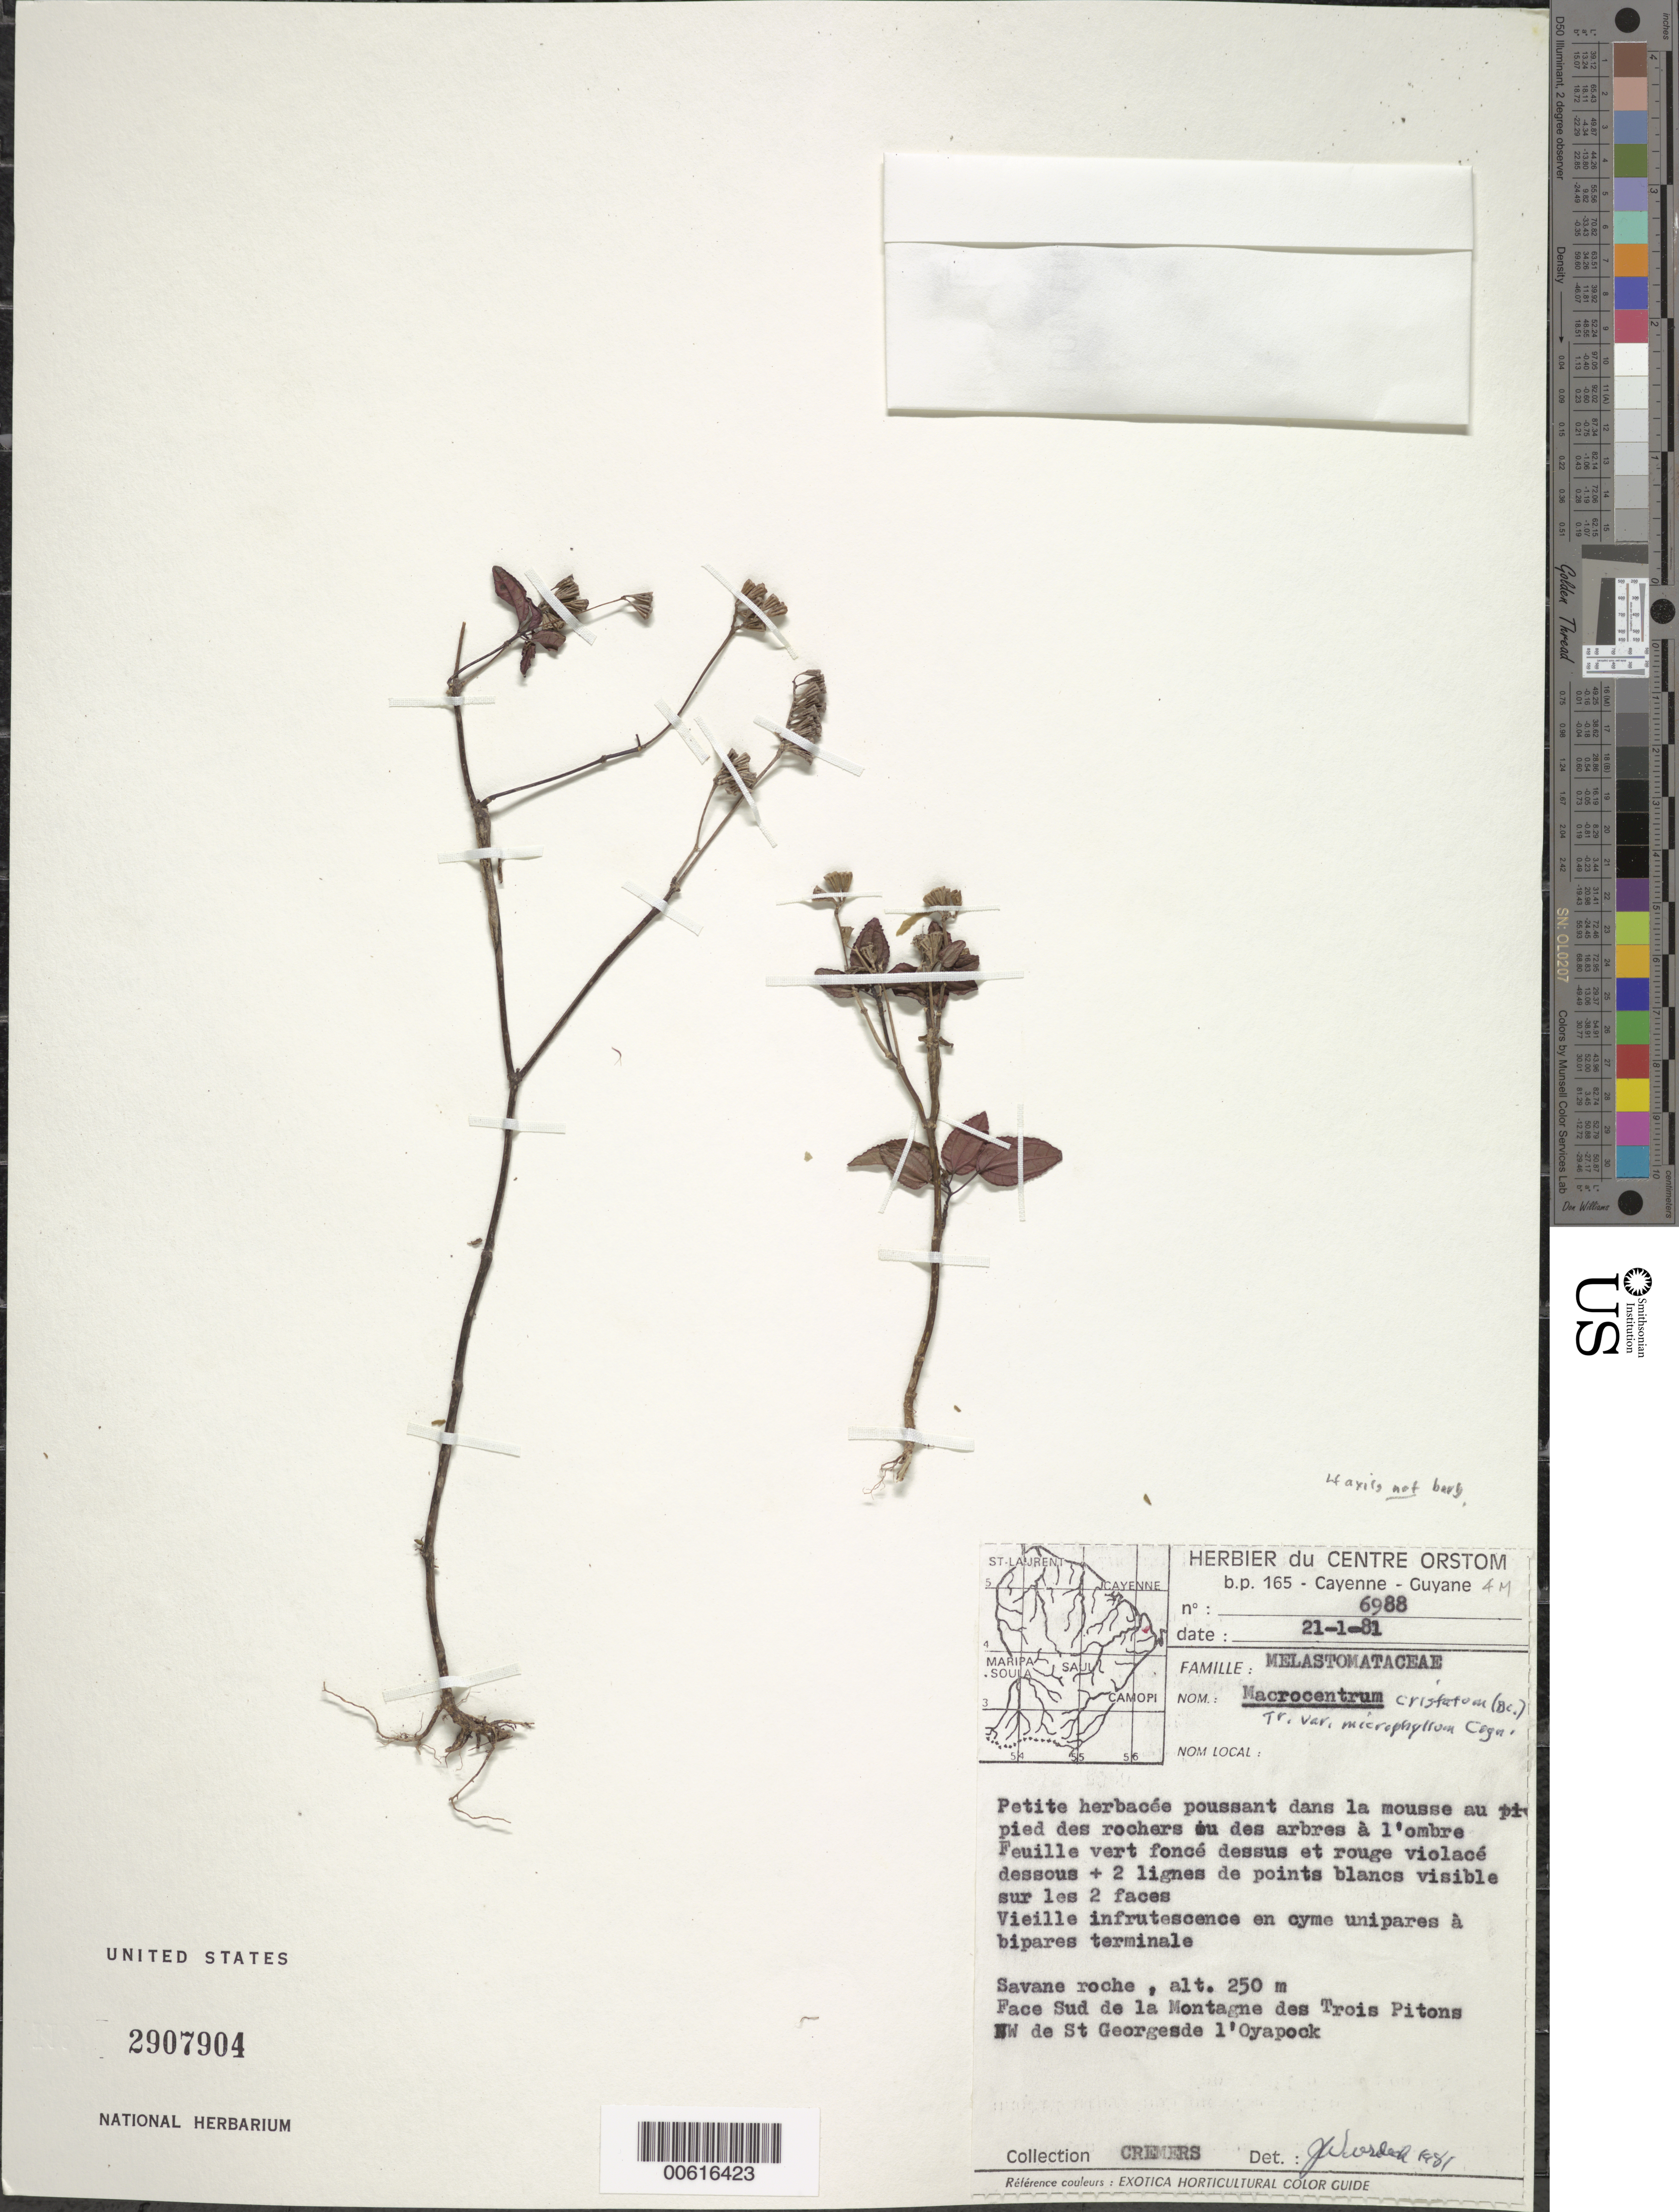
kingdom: Plantae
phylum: Tracheophyta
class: Magnoliopsida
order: Myrtales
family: Melastomataceae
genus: Macrocentrum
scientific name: Macrocentrum cristatum var. microphyllum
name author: Cogn.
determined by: Wurdack, John J., (US), US (UNITED STATES)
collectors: G. Cremers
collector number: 6988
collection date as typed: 21-Jan-81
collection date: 1981-01-21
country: French Guiana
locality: Montagne des Trois Pitons, sud face, NW de St. Georges de l'Oyapock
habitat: Poussant dans la mousse au pied des rochers ou des arbres a l'ombre. Savane roche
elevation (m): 250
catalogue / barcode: US 2907904